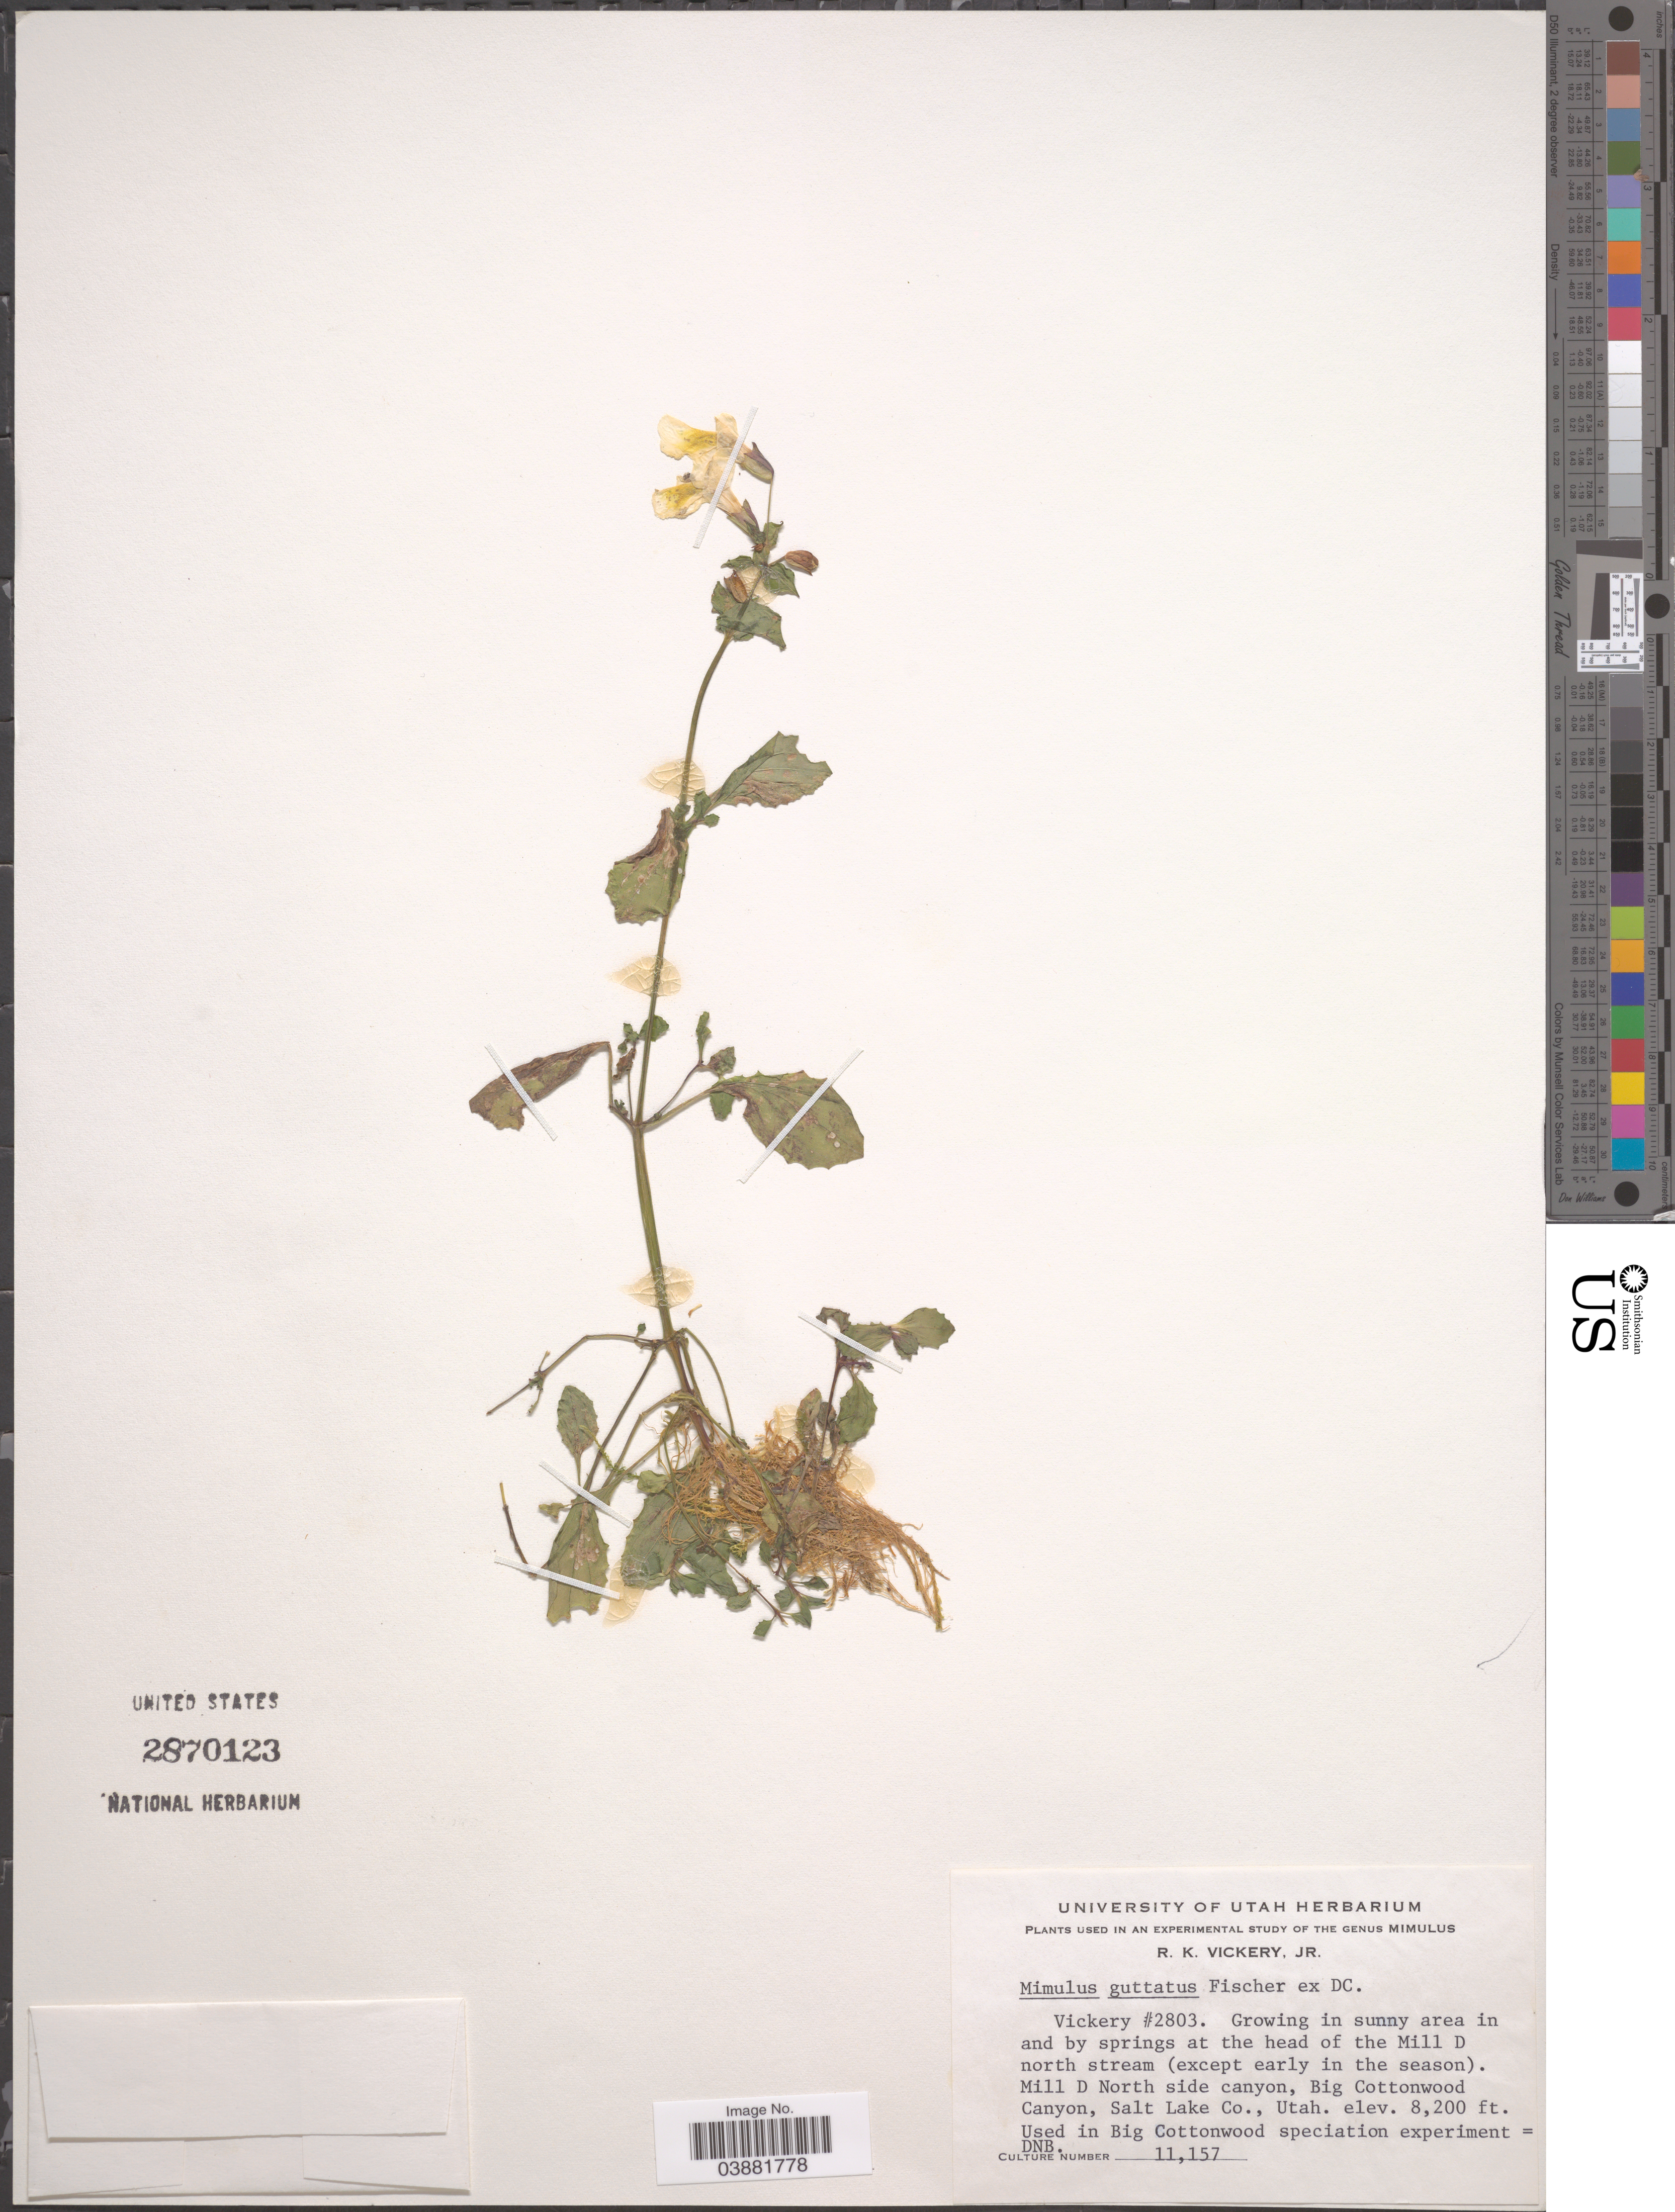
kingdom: Plantae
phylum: Tracheophyta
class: Magnoliopsida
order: Lamiales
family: Phrymaceae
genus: Mimulus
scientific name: Mimulus guttatus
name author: DC.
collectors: R. Vickery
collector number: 2803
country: United States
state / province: Utah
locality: At the head of the Mill D north stream. Mill D North side canyon, Big Cottonwood Canyon, Salt Lake Co.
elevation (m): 2499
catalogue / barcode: US 2870123